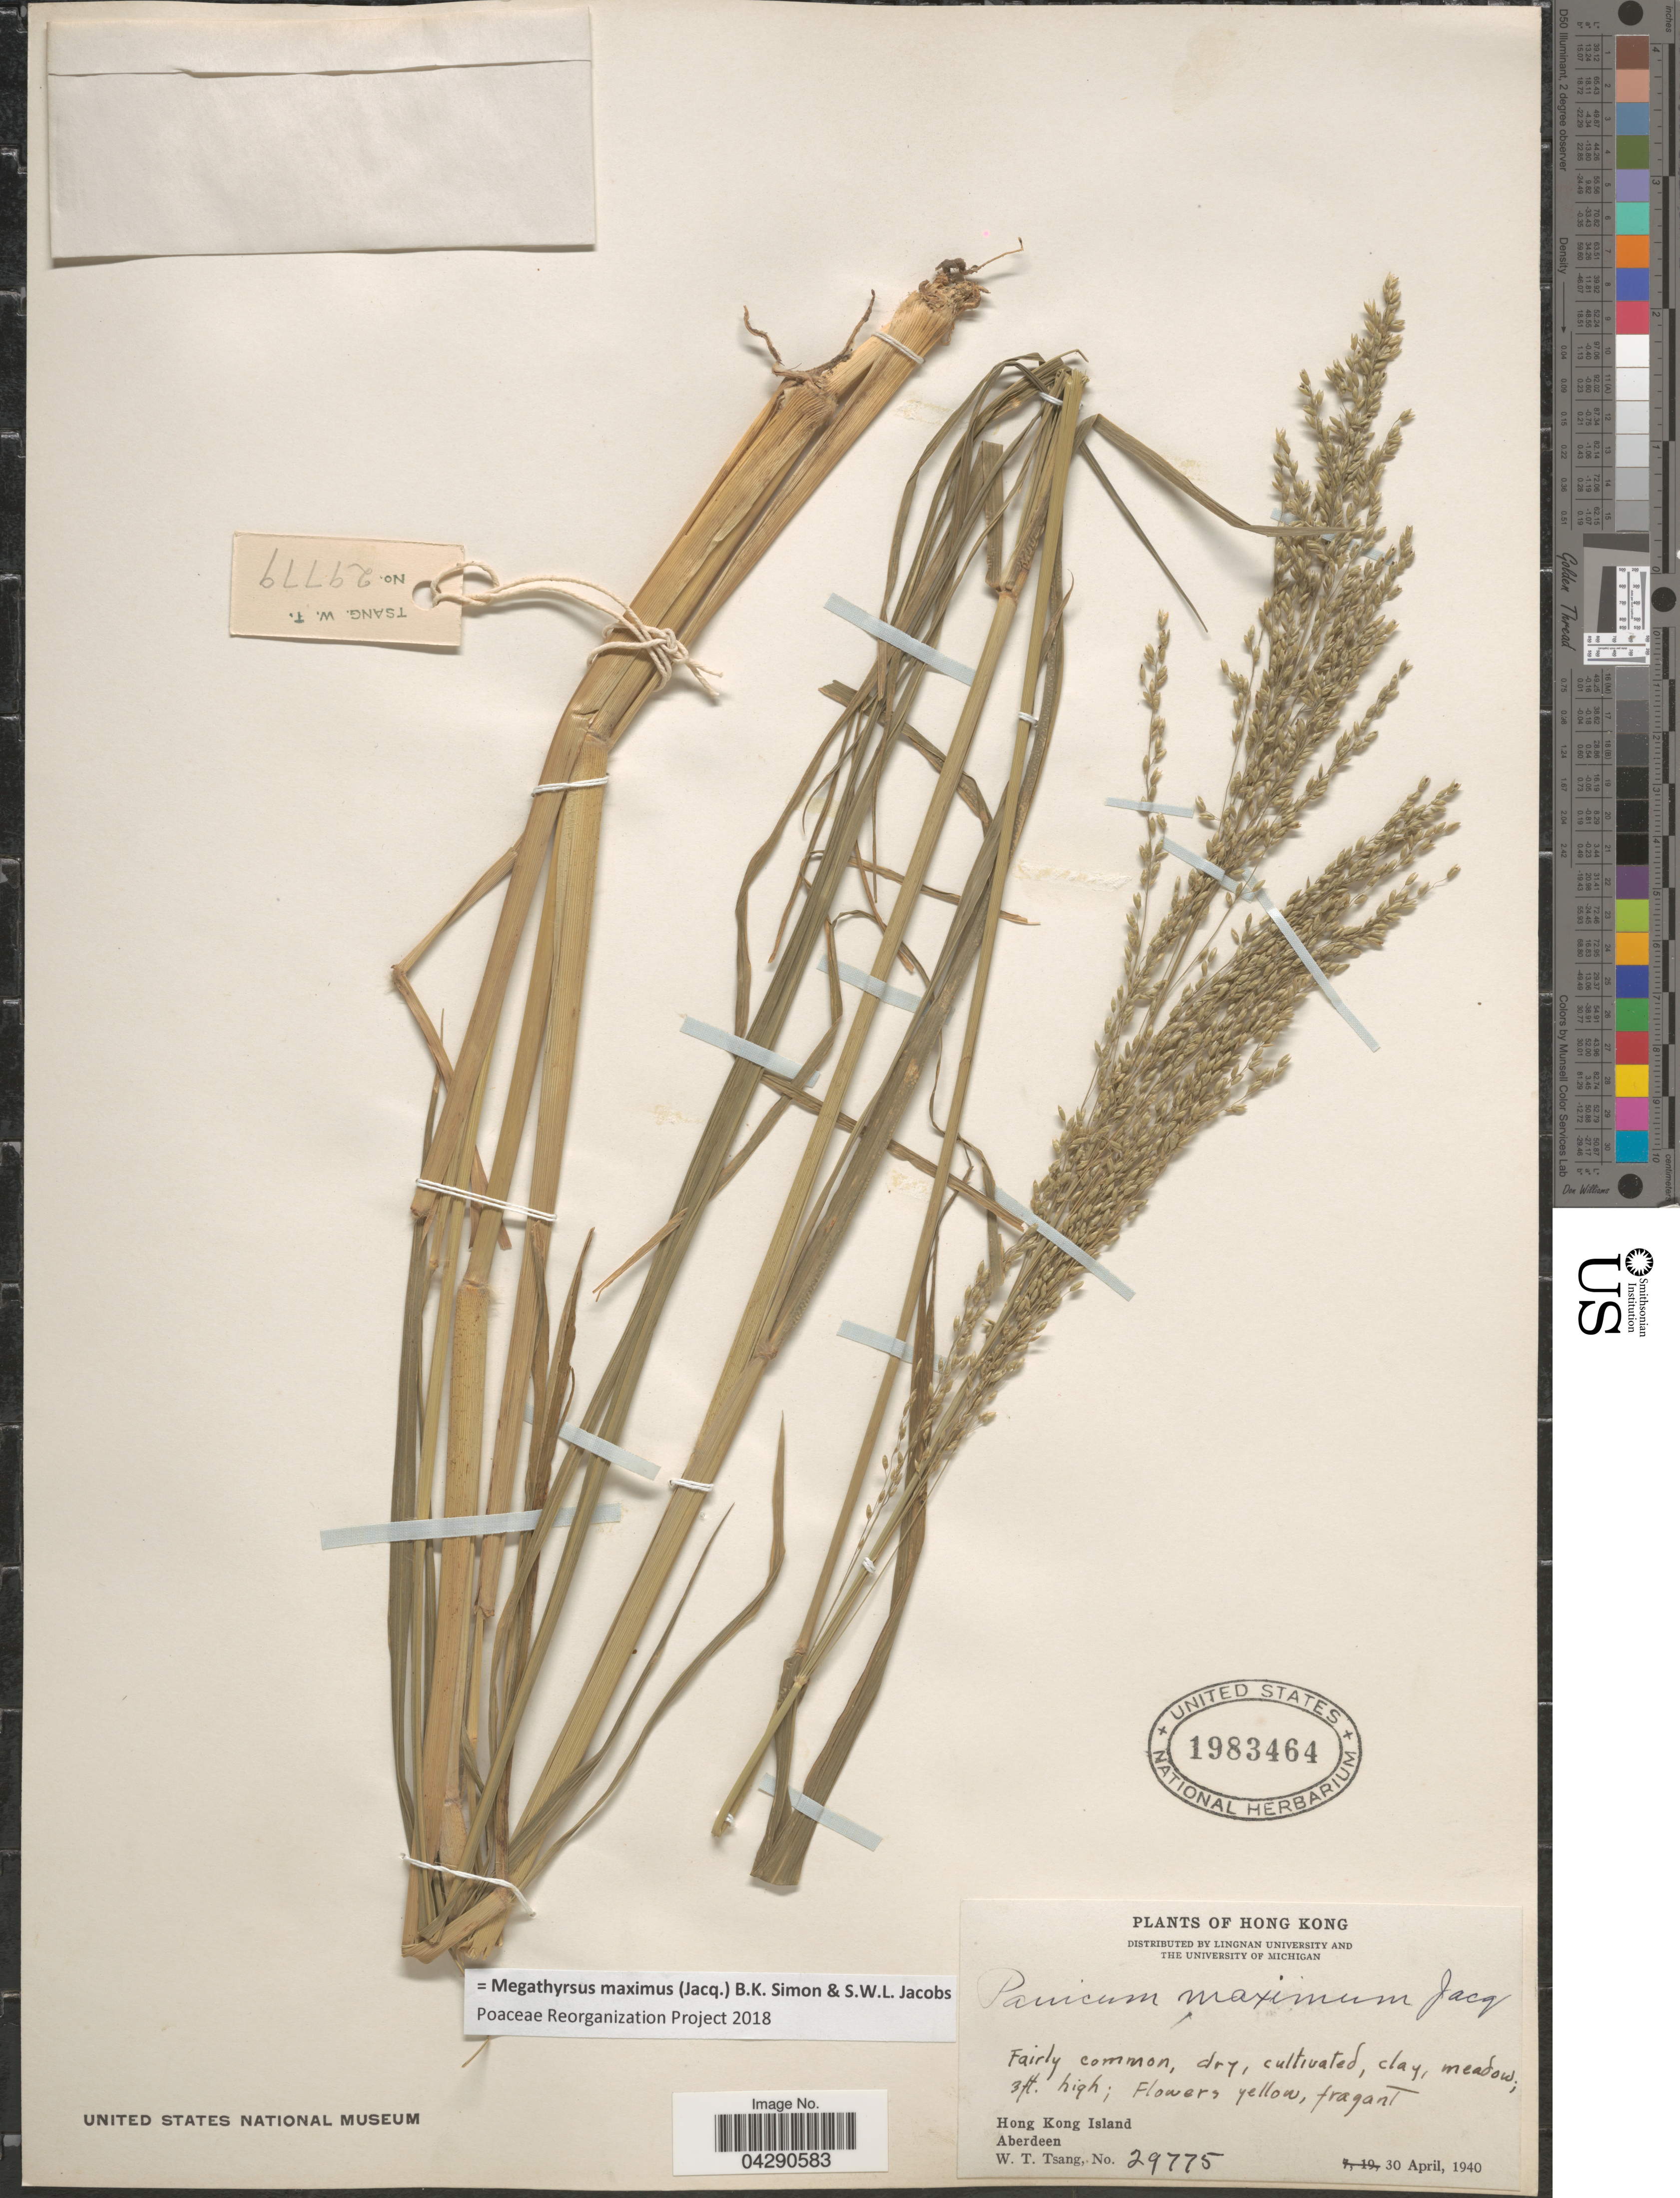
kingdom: Plantae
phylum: Tracheophyta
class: Liliopsida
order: Poales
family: Poaceae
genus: Megathyrsus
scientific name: Megathyrsus maximus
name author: (Jacq.) B.K. Simon & S.W.L. Jacobs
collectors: W. T. Tsang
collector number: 29775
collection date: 1940-04-30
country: China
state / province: Hong Kong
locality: Hong Kong Island. Aberdeen.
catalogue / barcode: US 1983464